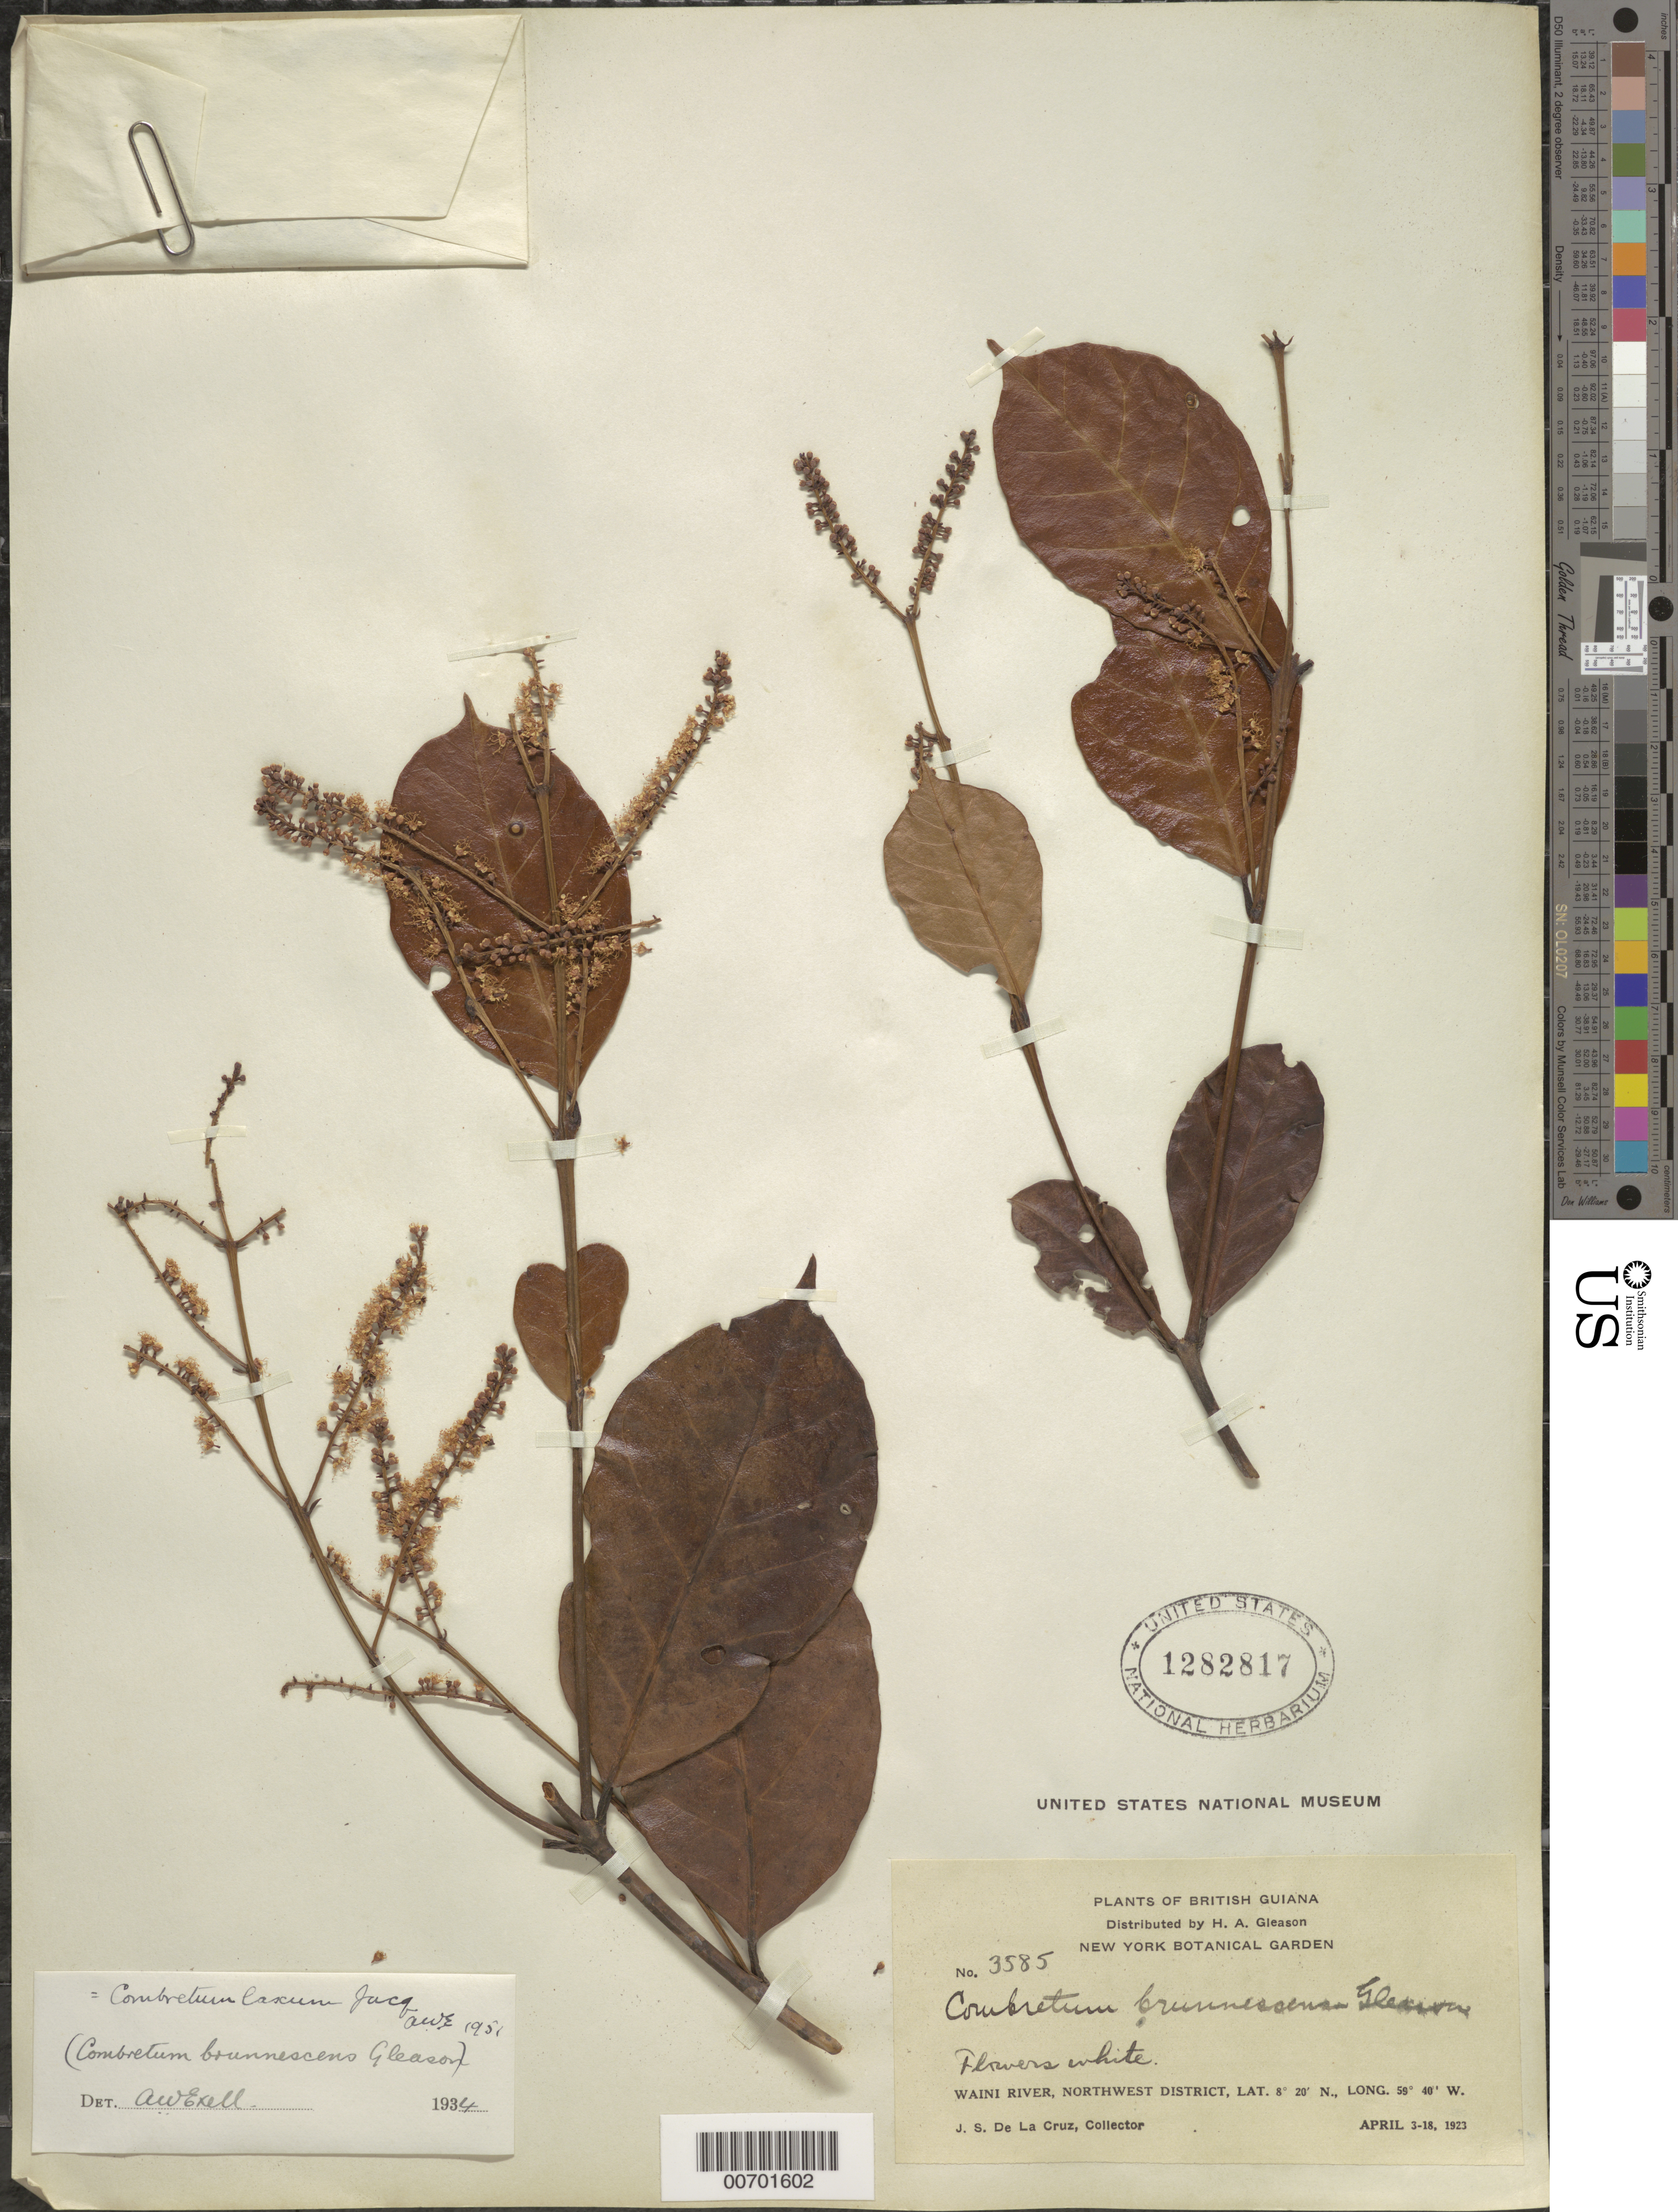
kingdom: Plantae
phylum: Tracheophyta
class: Magnoliopsida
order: Myrtales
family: Combretaceae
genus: Combretum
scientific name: Combretum laxum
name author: Jacq.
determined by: Exell, A. W.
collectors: J. S. de la Cruz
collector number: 3585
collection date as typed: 3-Apr-23 to 18-Apr-23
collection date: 1923-04-03/1923-04-18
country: Guyana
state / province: Barima-Waini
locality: Waini R., NW District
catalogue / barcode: US 1282817